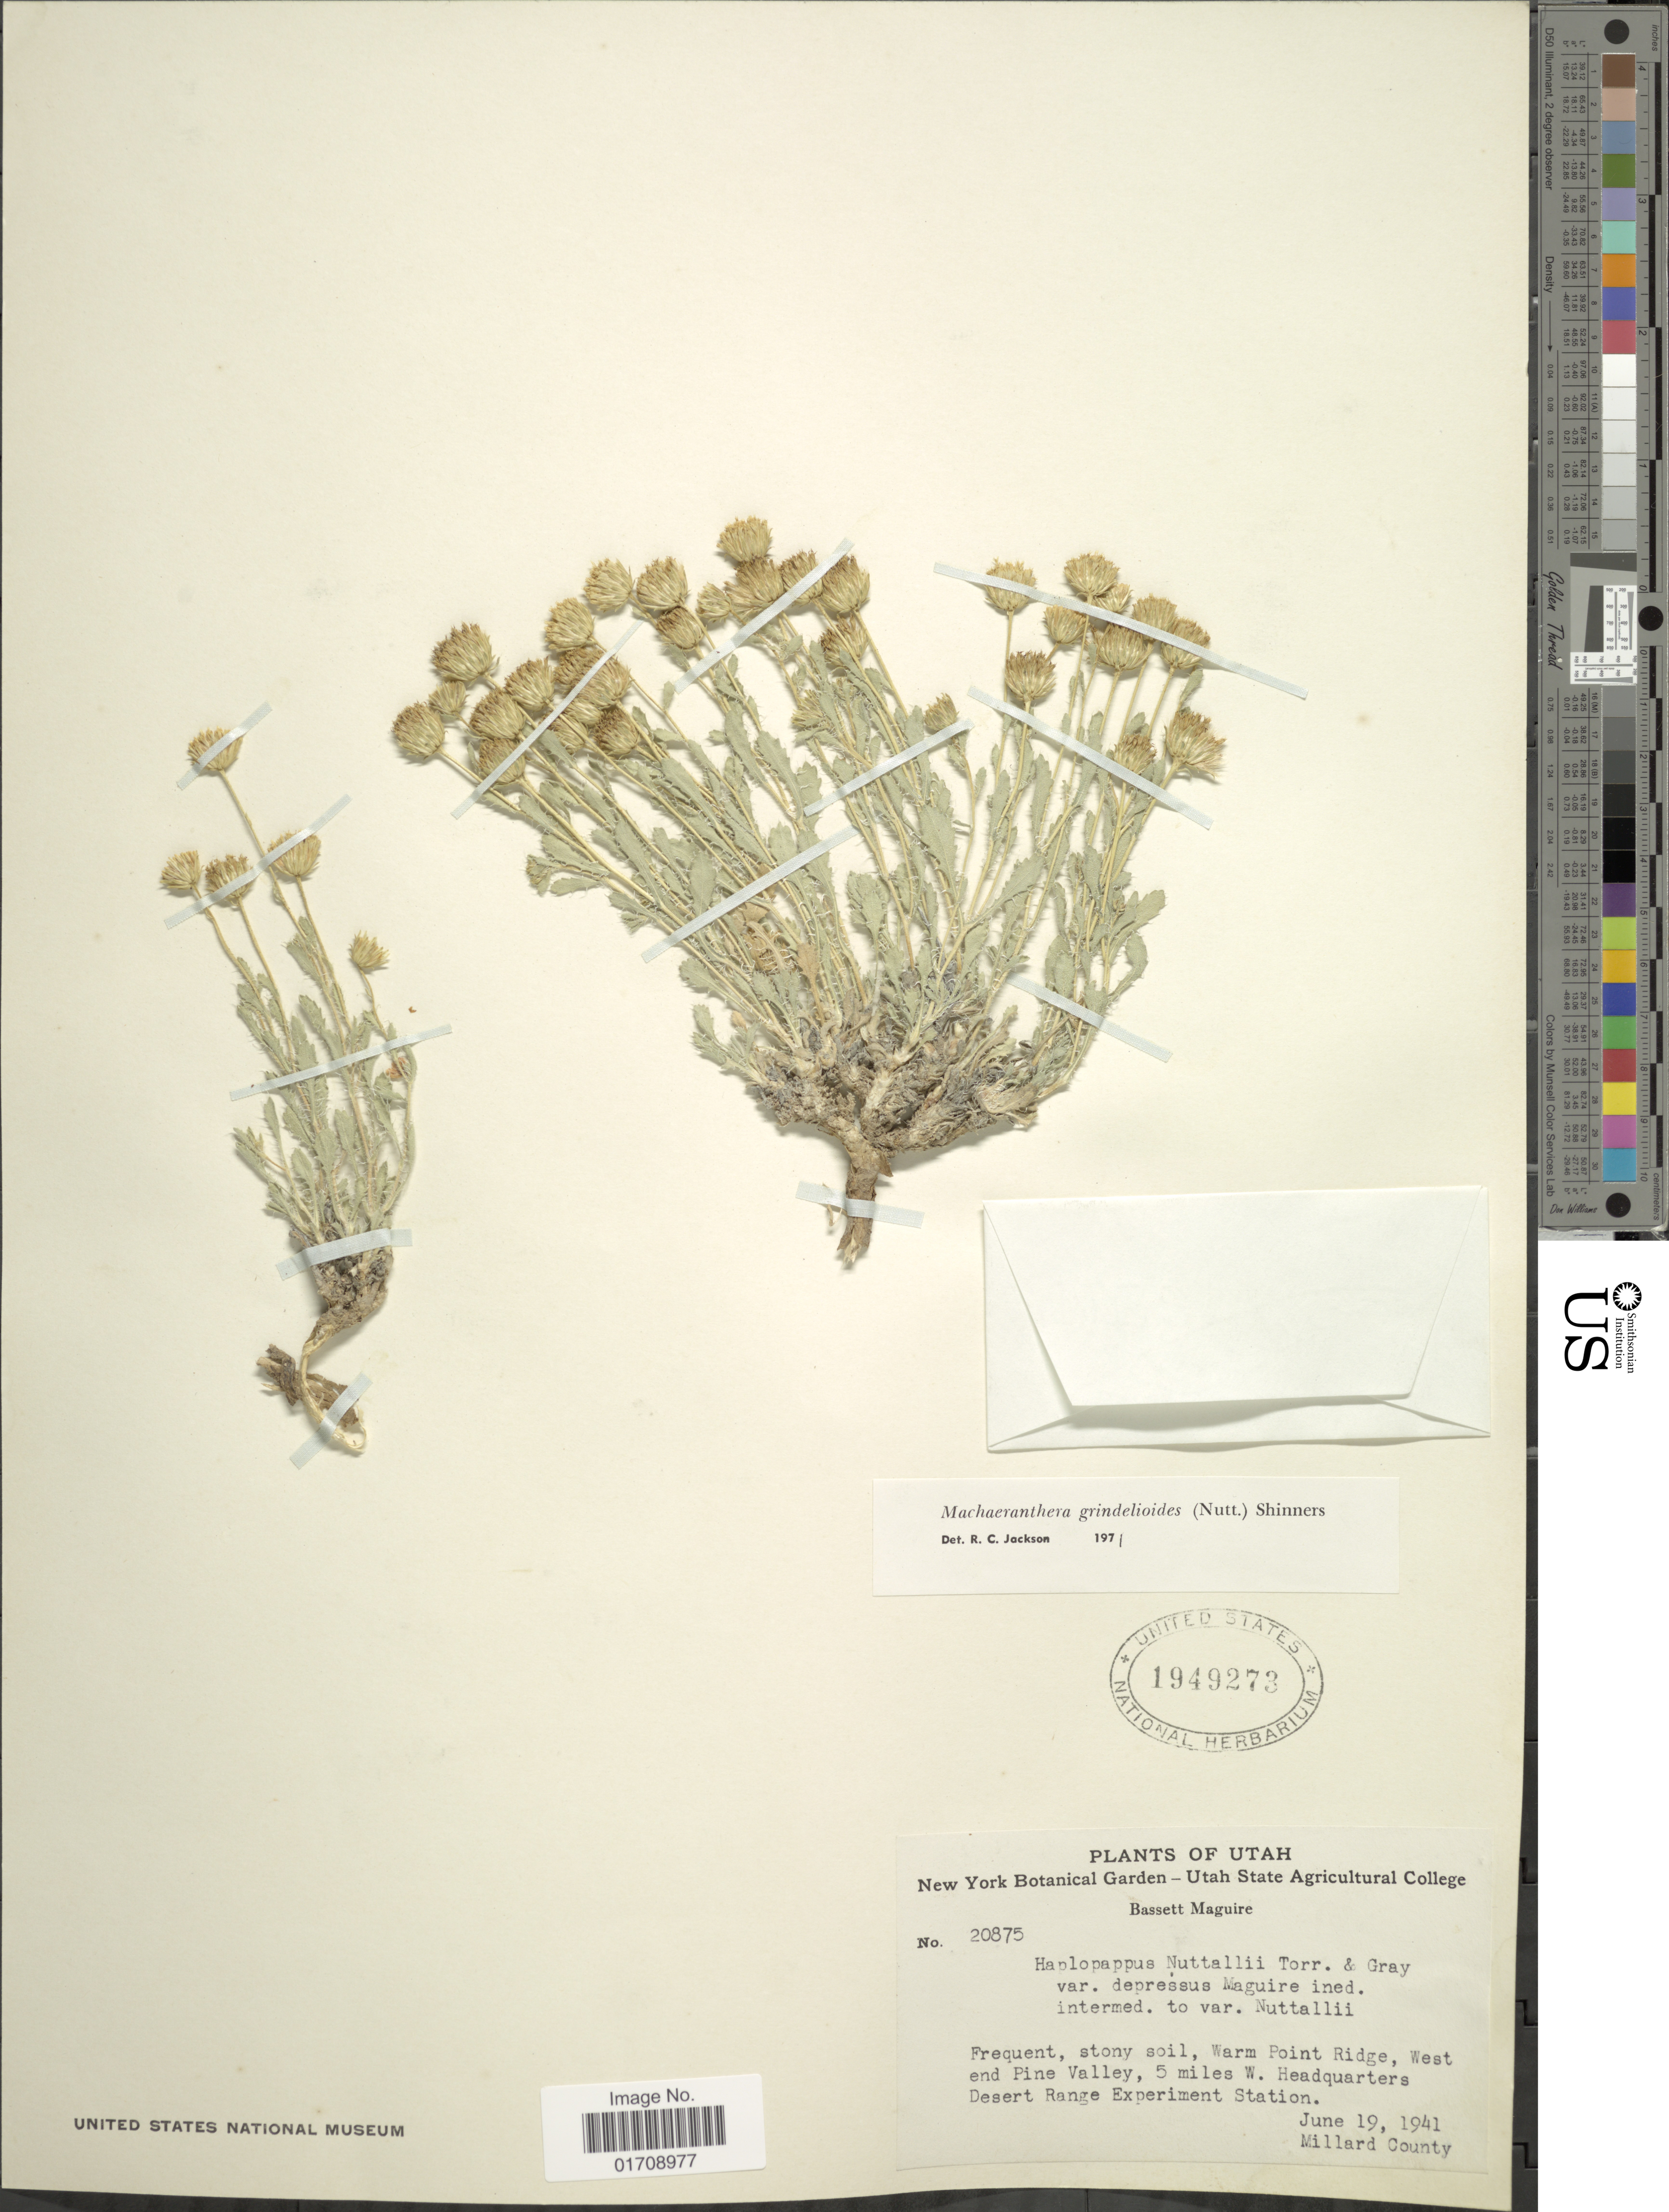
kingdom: Plantae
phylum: Tracheophyta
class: Magnoliopsida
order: Asterales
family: Asteraceae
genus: Machaeranthera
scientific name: Machaeranthera grindelioides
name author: (Nutt.) Shinners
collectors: B. Maguire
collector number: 20875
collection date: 1941-06-19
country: United States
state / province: Utah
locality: Warm Point Ridge, West end Pine Valley, 5 miles W. Headquarters, Desert Range Experiment Station, Millard County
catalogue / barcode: US 1949273